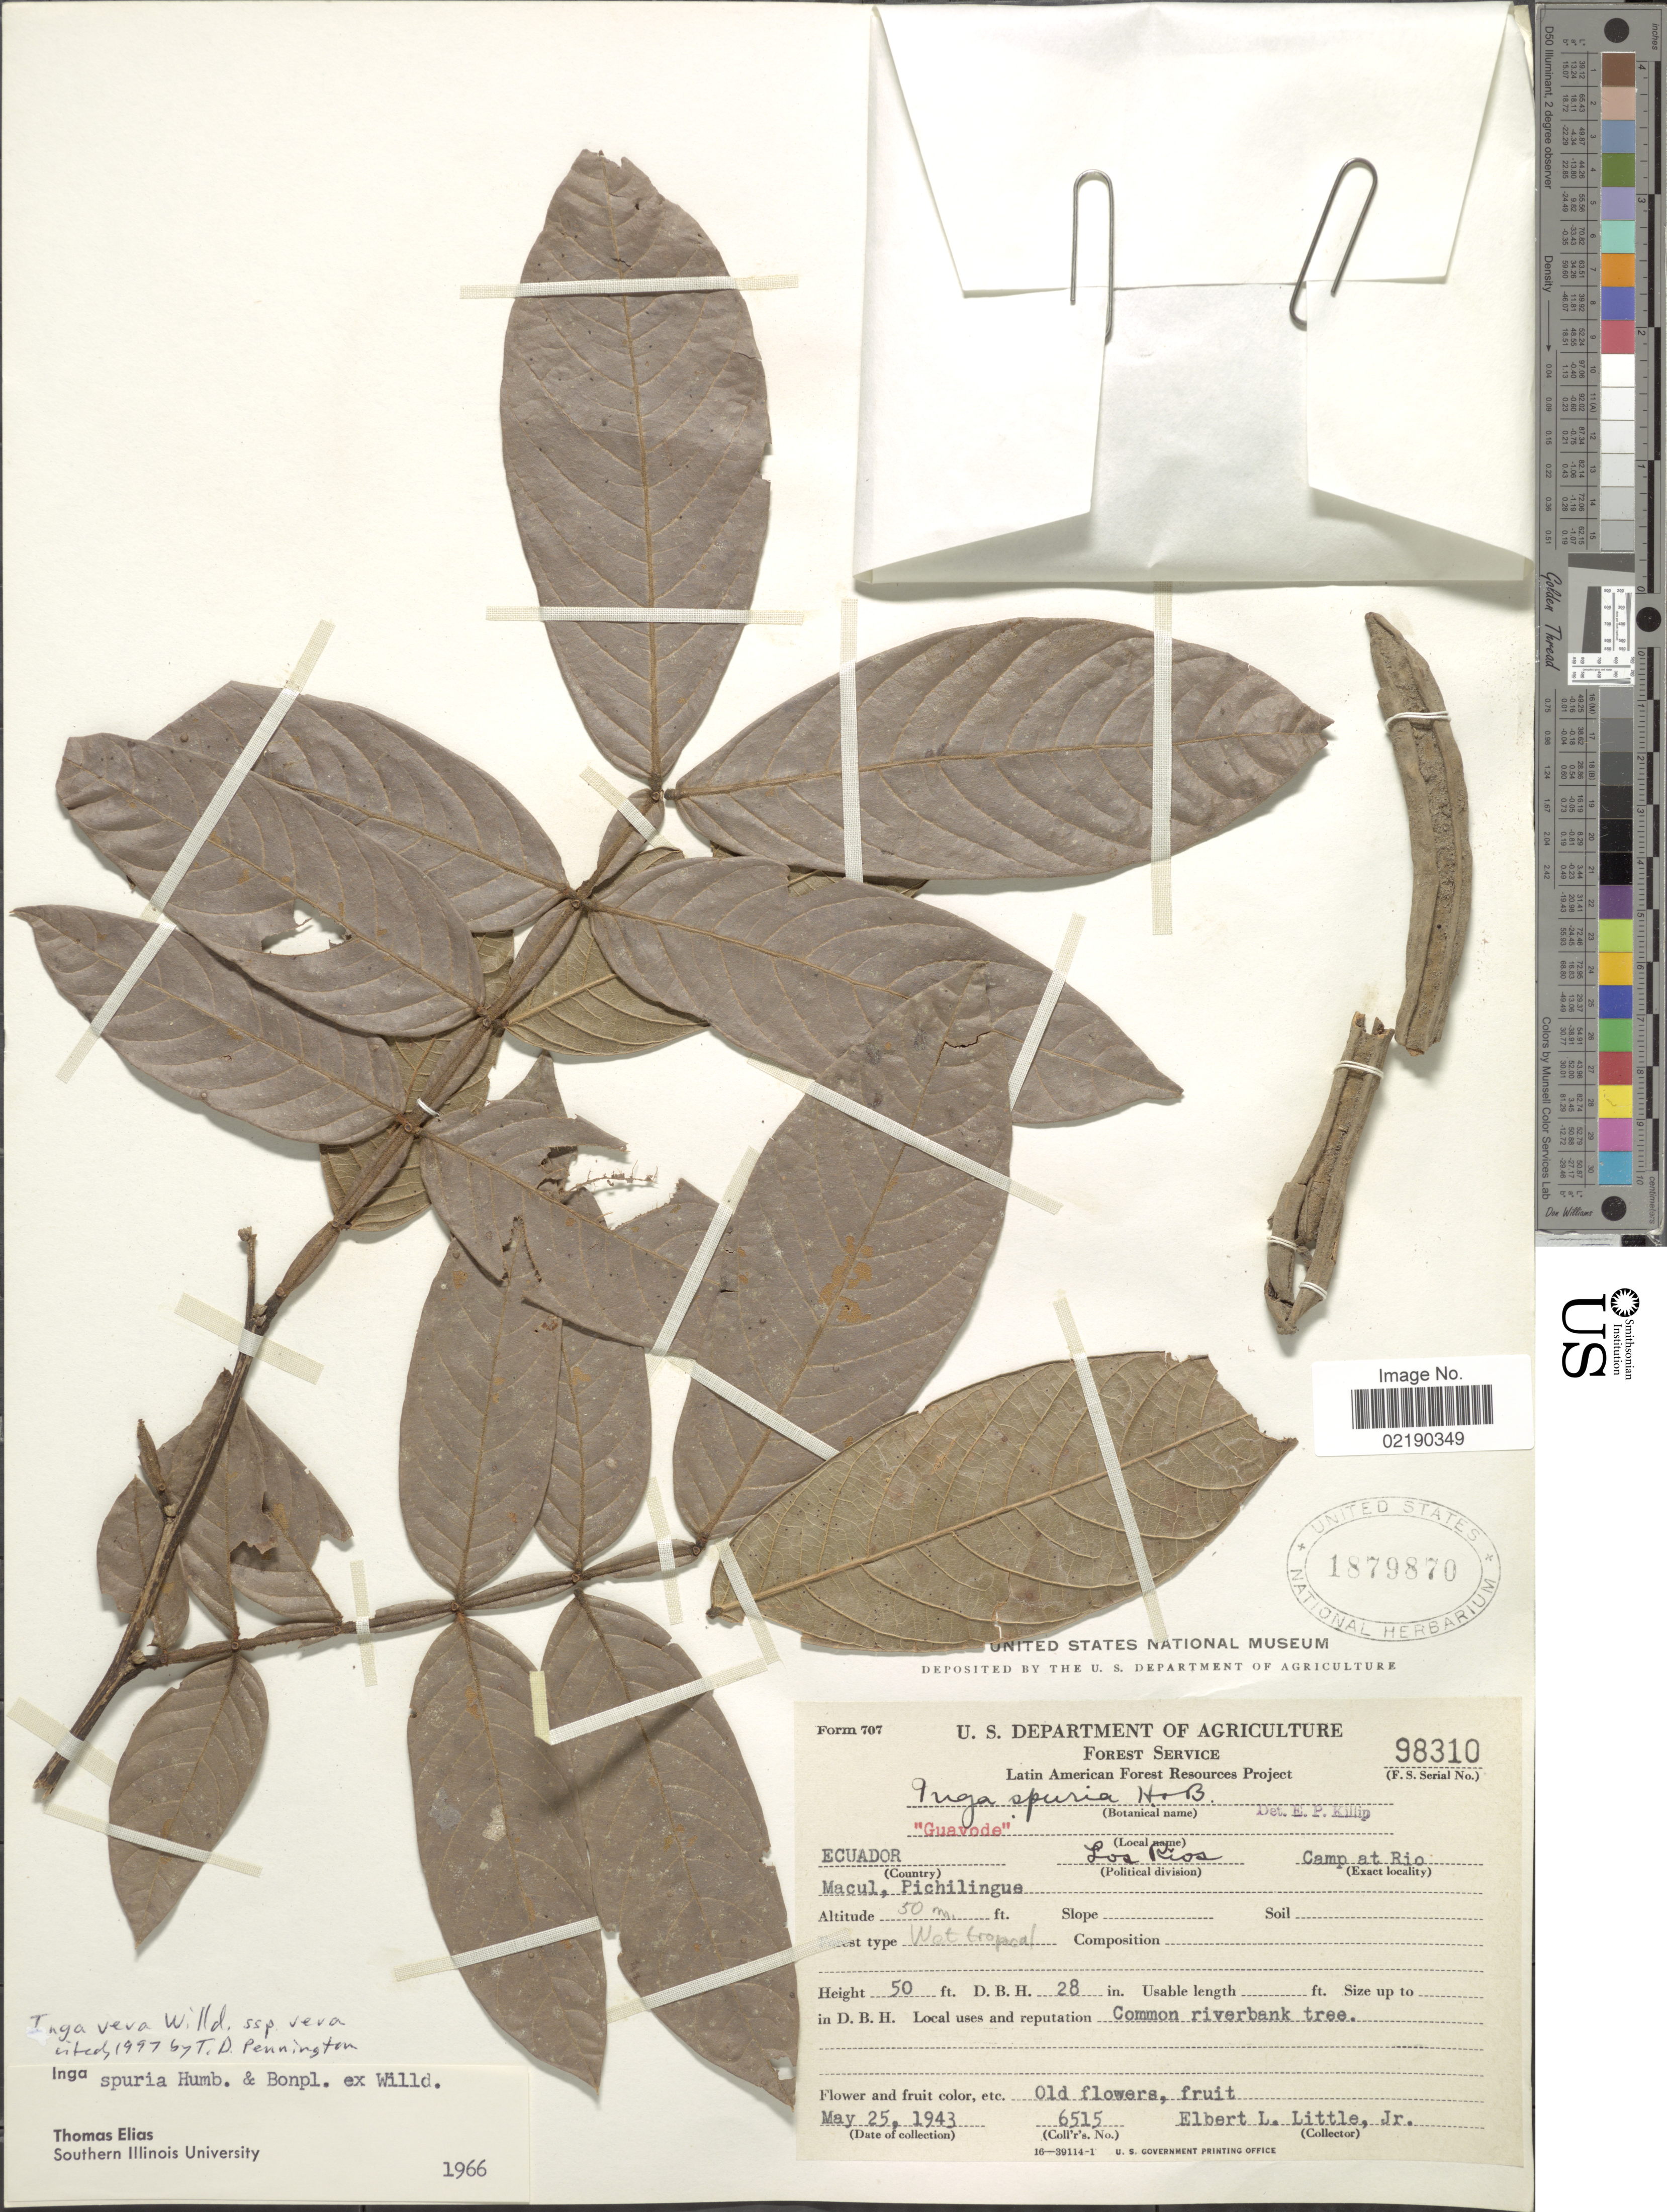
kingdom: Plantae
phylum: Tracheophyta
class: Magnoliopsida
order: Fabales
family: Fabaceae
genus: Inga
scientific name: Inga vera subsp. vera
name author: Willd.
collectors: E. L. Little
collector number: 6515 / 98310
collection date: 1943-05-25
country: Ecuador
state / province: Los Ríos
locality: Camp at Rio. Macul , Pichilingue.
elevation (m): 50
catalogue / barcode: US 1879870